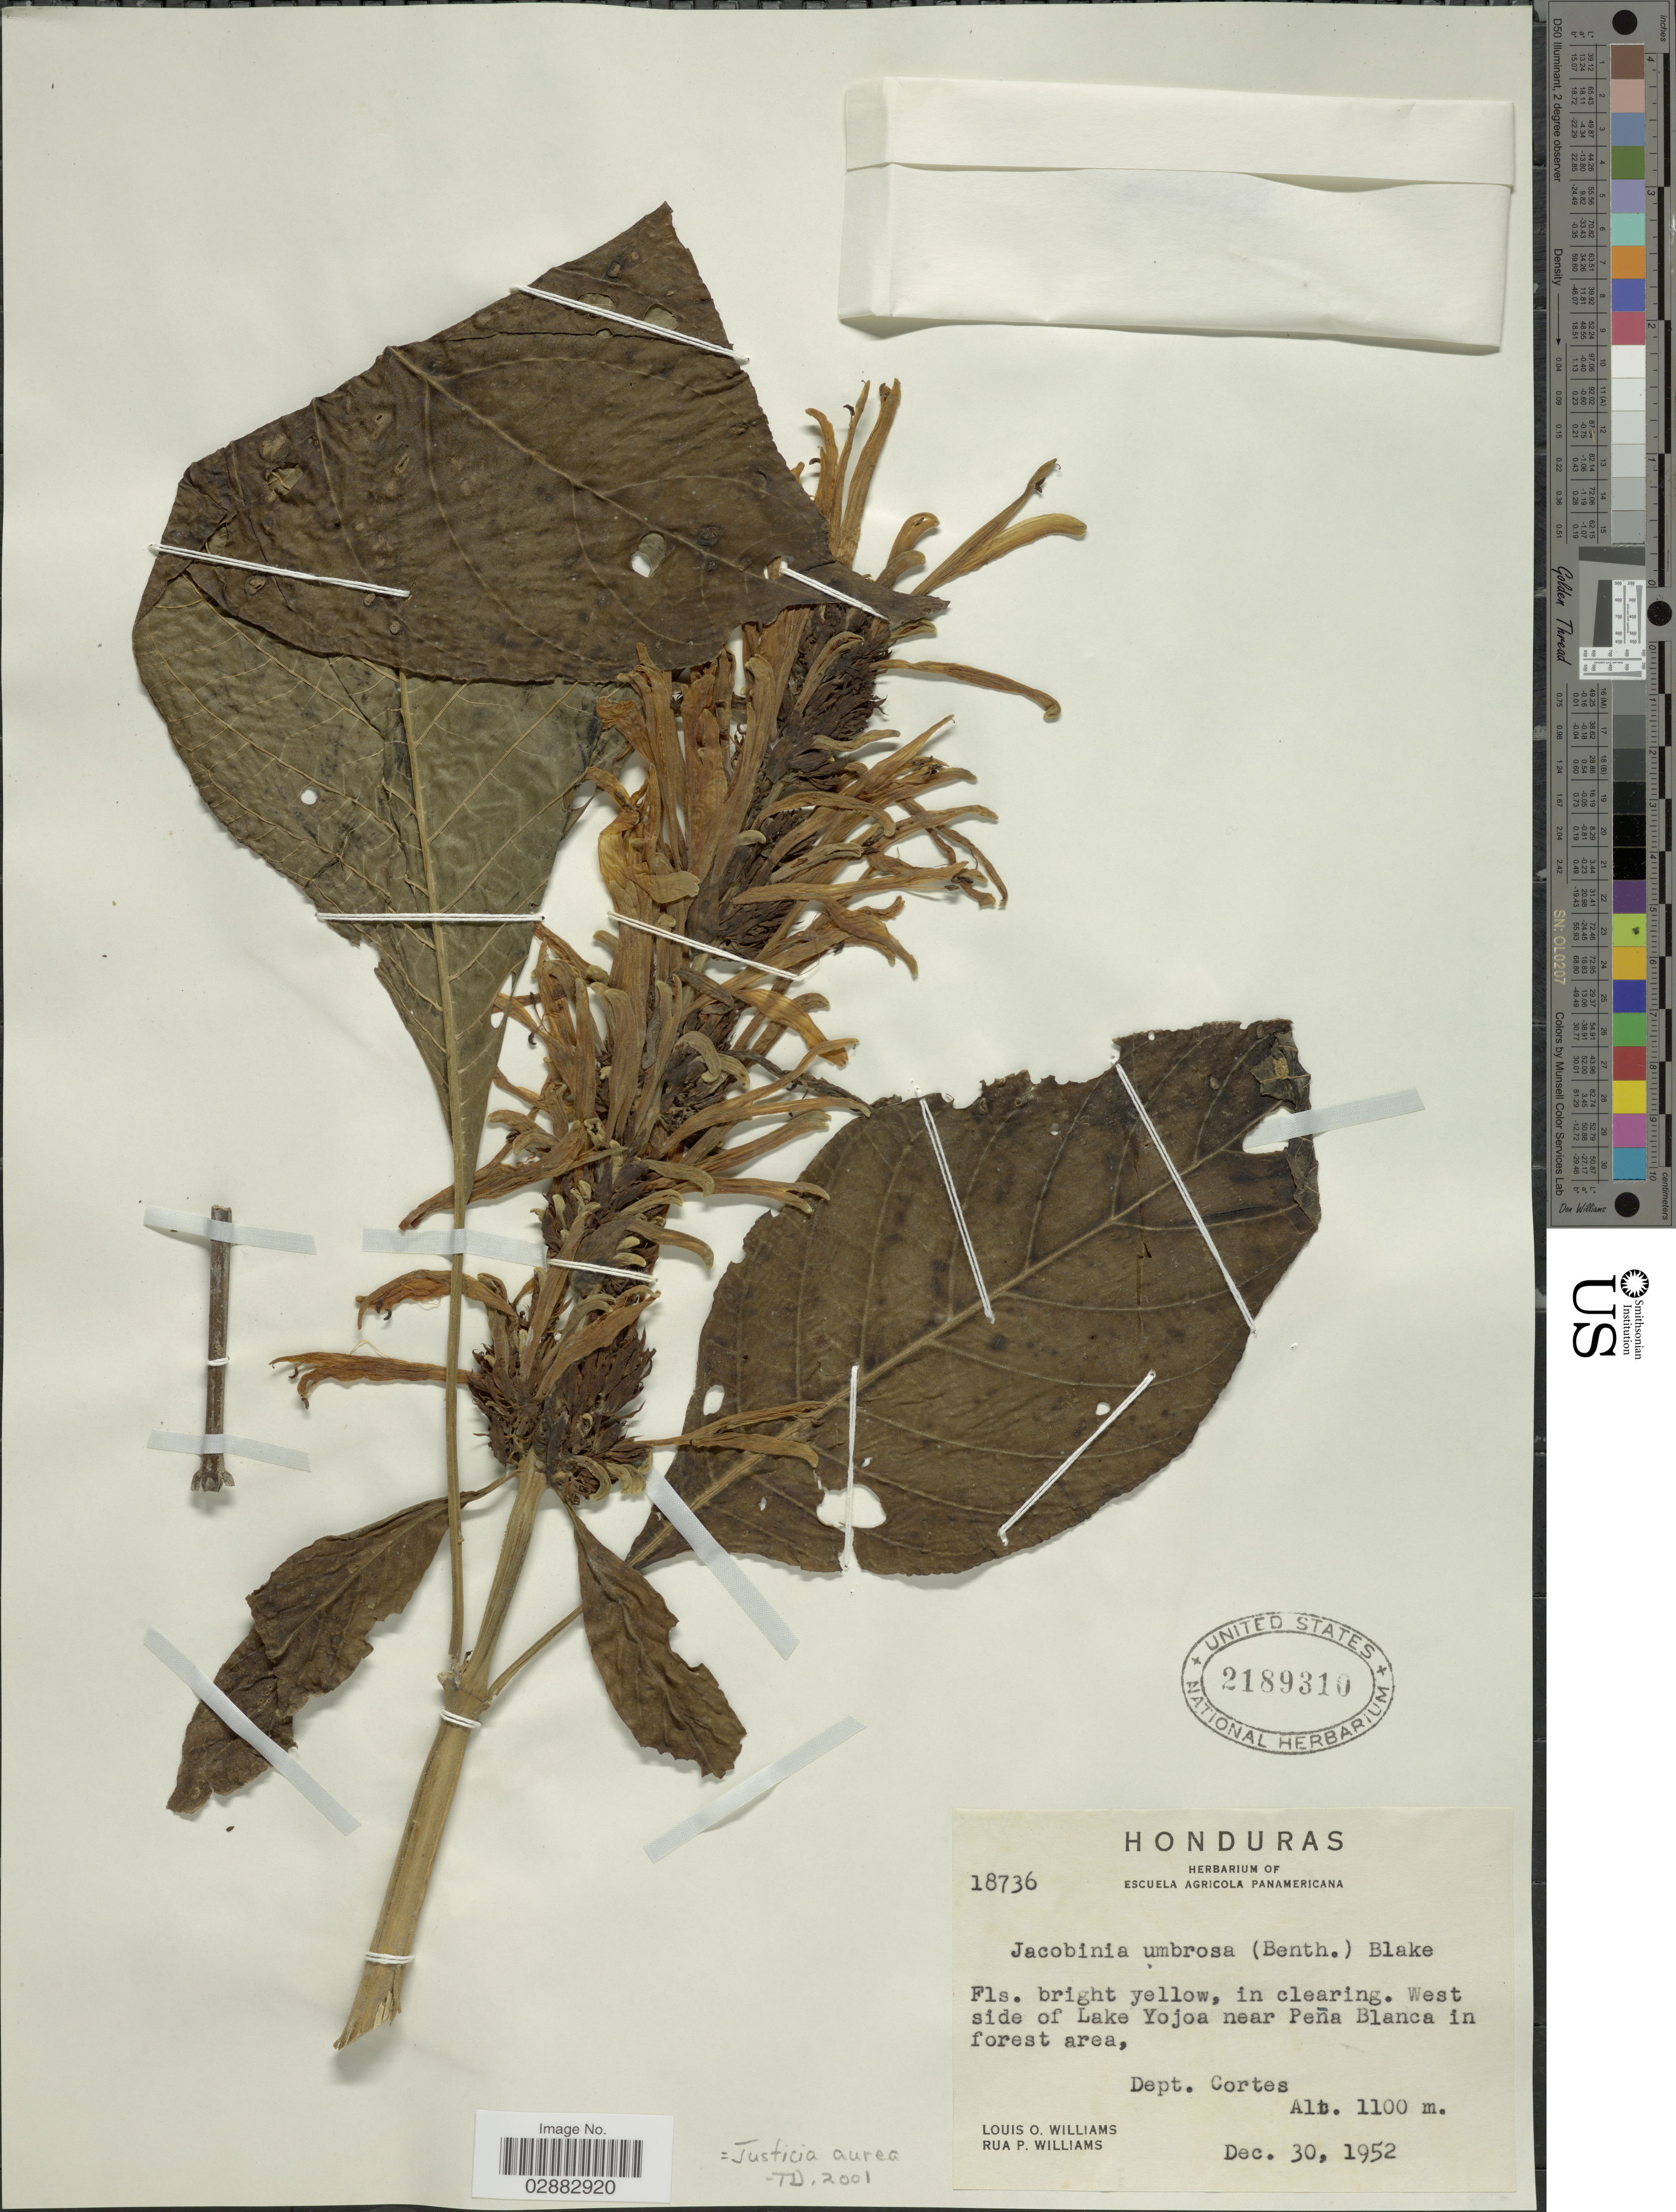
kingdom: Plantae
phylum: Tracheophyta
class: Magnoliopsida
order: Lamiales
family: Acanthaceae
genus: Jacobinia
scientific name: Jacobinia umbrosa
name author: (Benth.) S.F. Blake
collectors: L. O. Williams & R. P. Williams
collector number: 18736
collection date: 1952-12-30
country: Honduras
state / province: Cortés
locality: West side of Lake Yojoa near Peña Blanca in forest area, Dept. Cortes.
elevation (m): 1100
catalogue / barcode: US 2189310